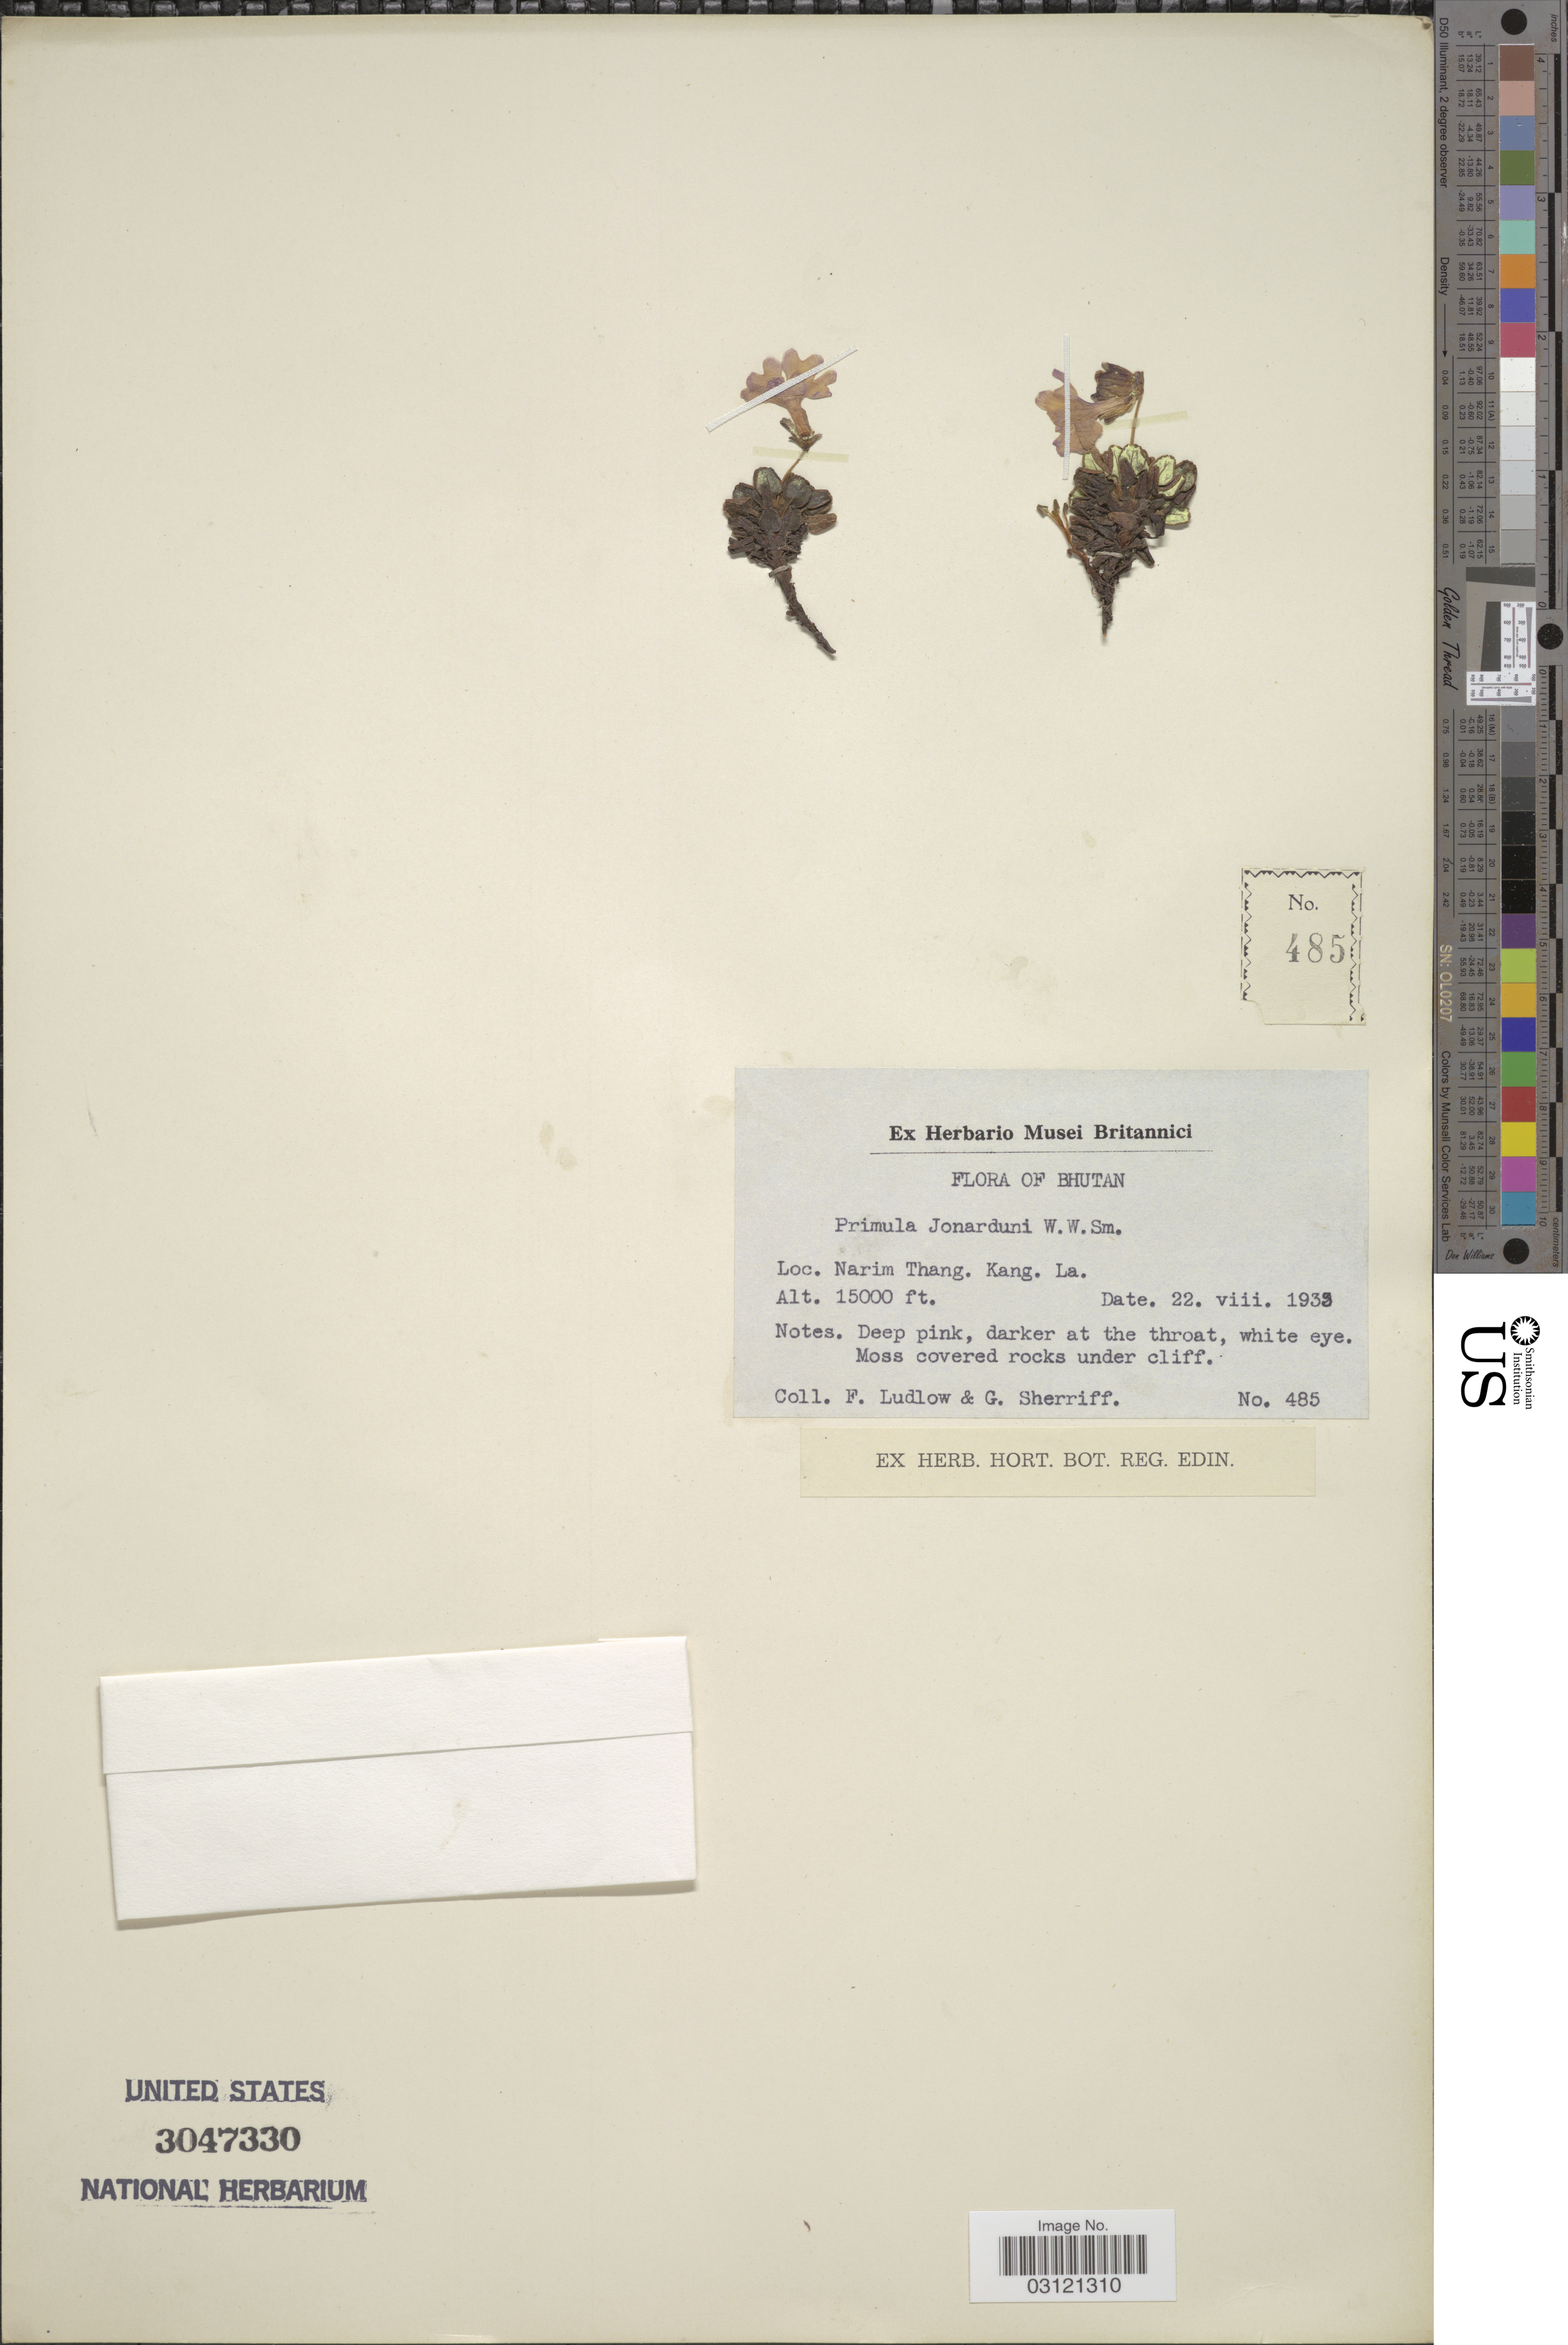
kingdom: Plantae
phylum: Tracheophyta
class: Magnoliopsida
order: Ericales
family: Primulaceae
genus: Primula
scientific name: Primula jonardunii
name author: W.W. Sm.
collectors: F. Ludlow & G. Sherriff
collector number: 485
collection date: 1933-08-22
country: Bhutan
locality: Narim Thang, Kang, La.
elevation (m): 4572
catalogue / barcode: US 3047330